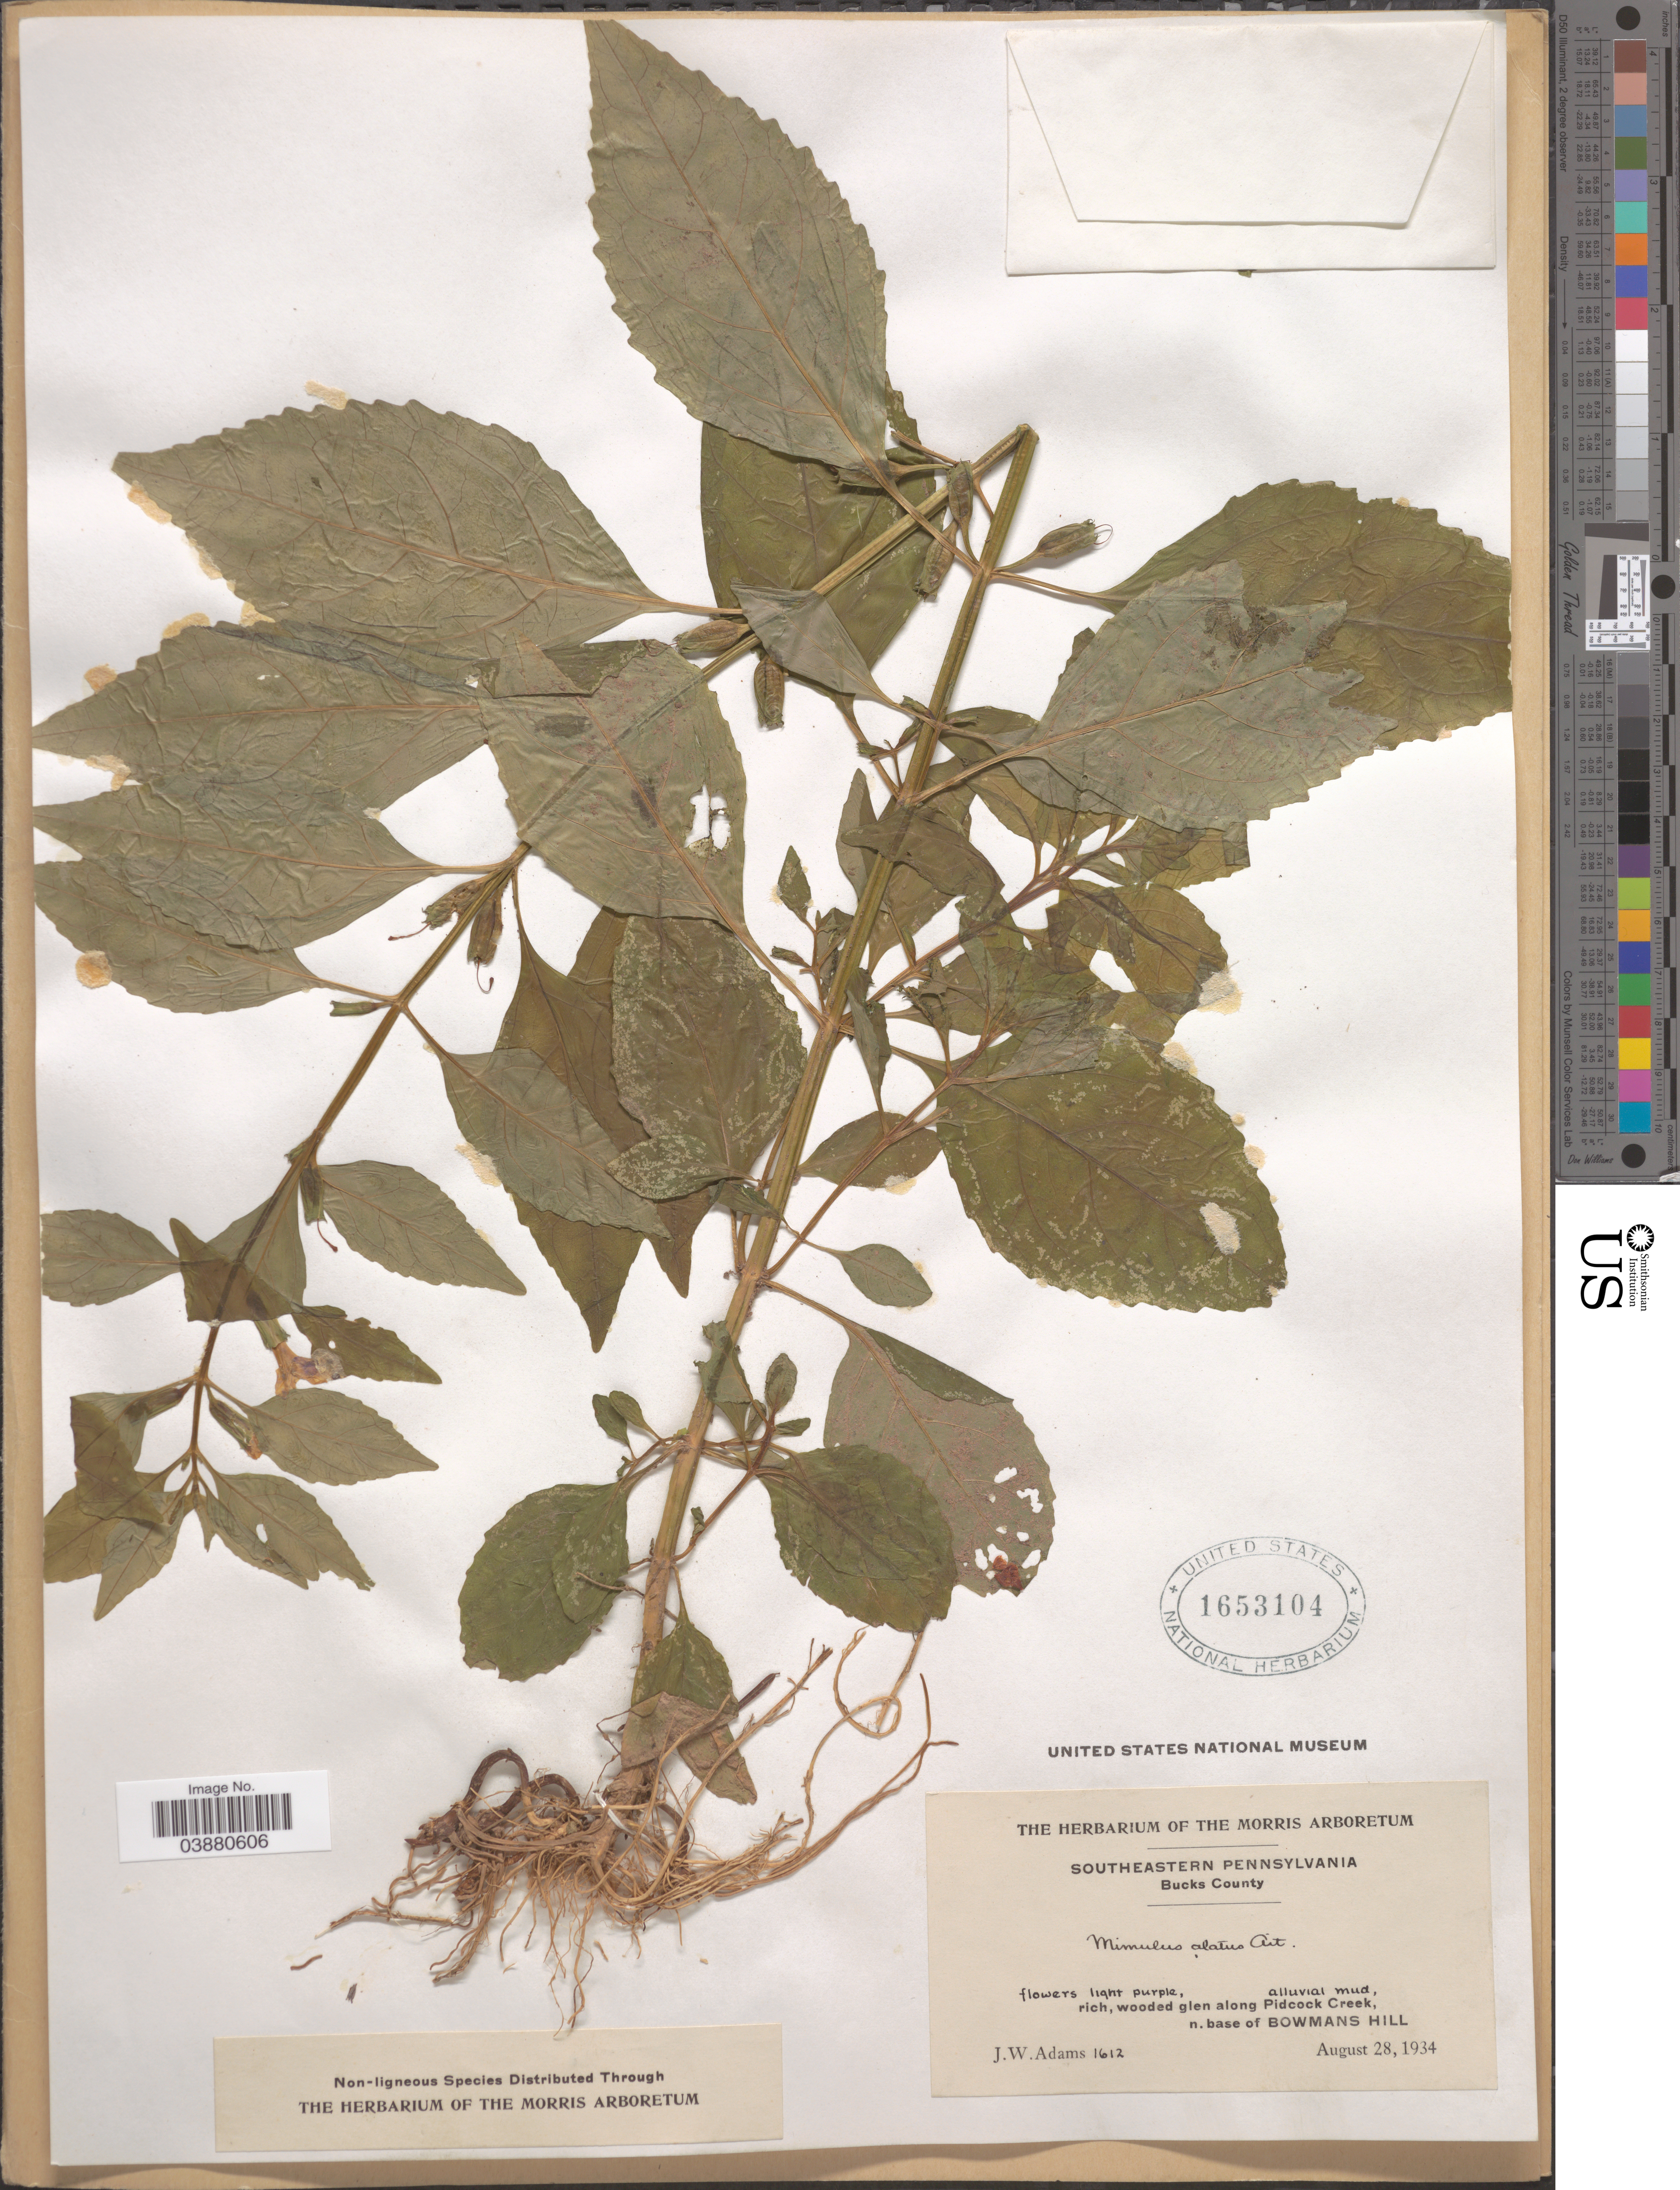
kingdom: Plantae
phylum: Tracheophyta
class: Magnoliopsida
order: Lamiales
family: Phrymaceae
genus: Mimulus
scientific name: Mimulus alatus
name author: Aiton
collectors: J. Adams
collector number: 1612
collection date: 1934-08-28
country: United States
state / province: Pennsylvania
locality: Southeastern Pennsylvania. Bucks County. Along Pidcock Creek, n. base of Bowmans Hill.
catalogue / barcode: US 1653104